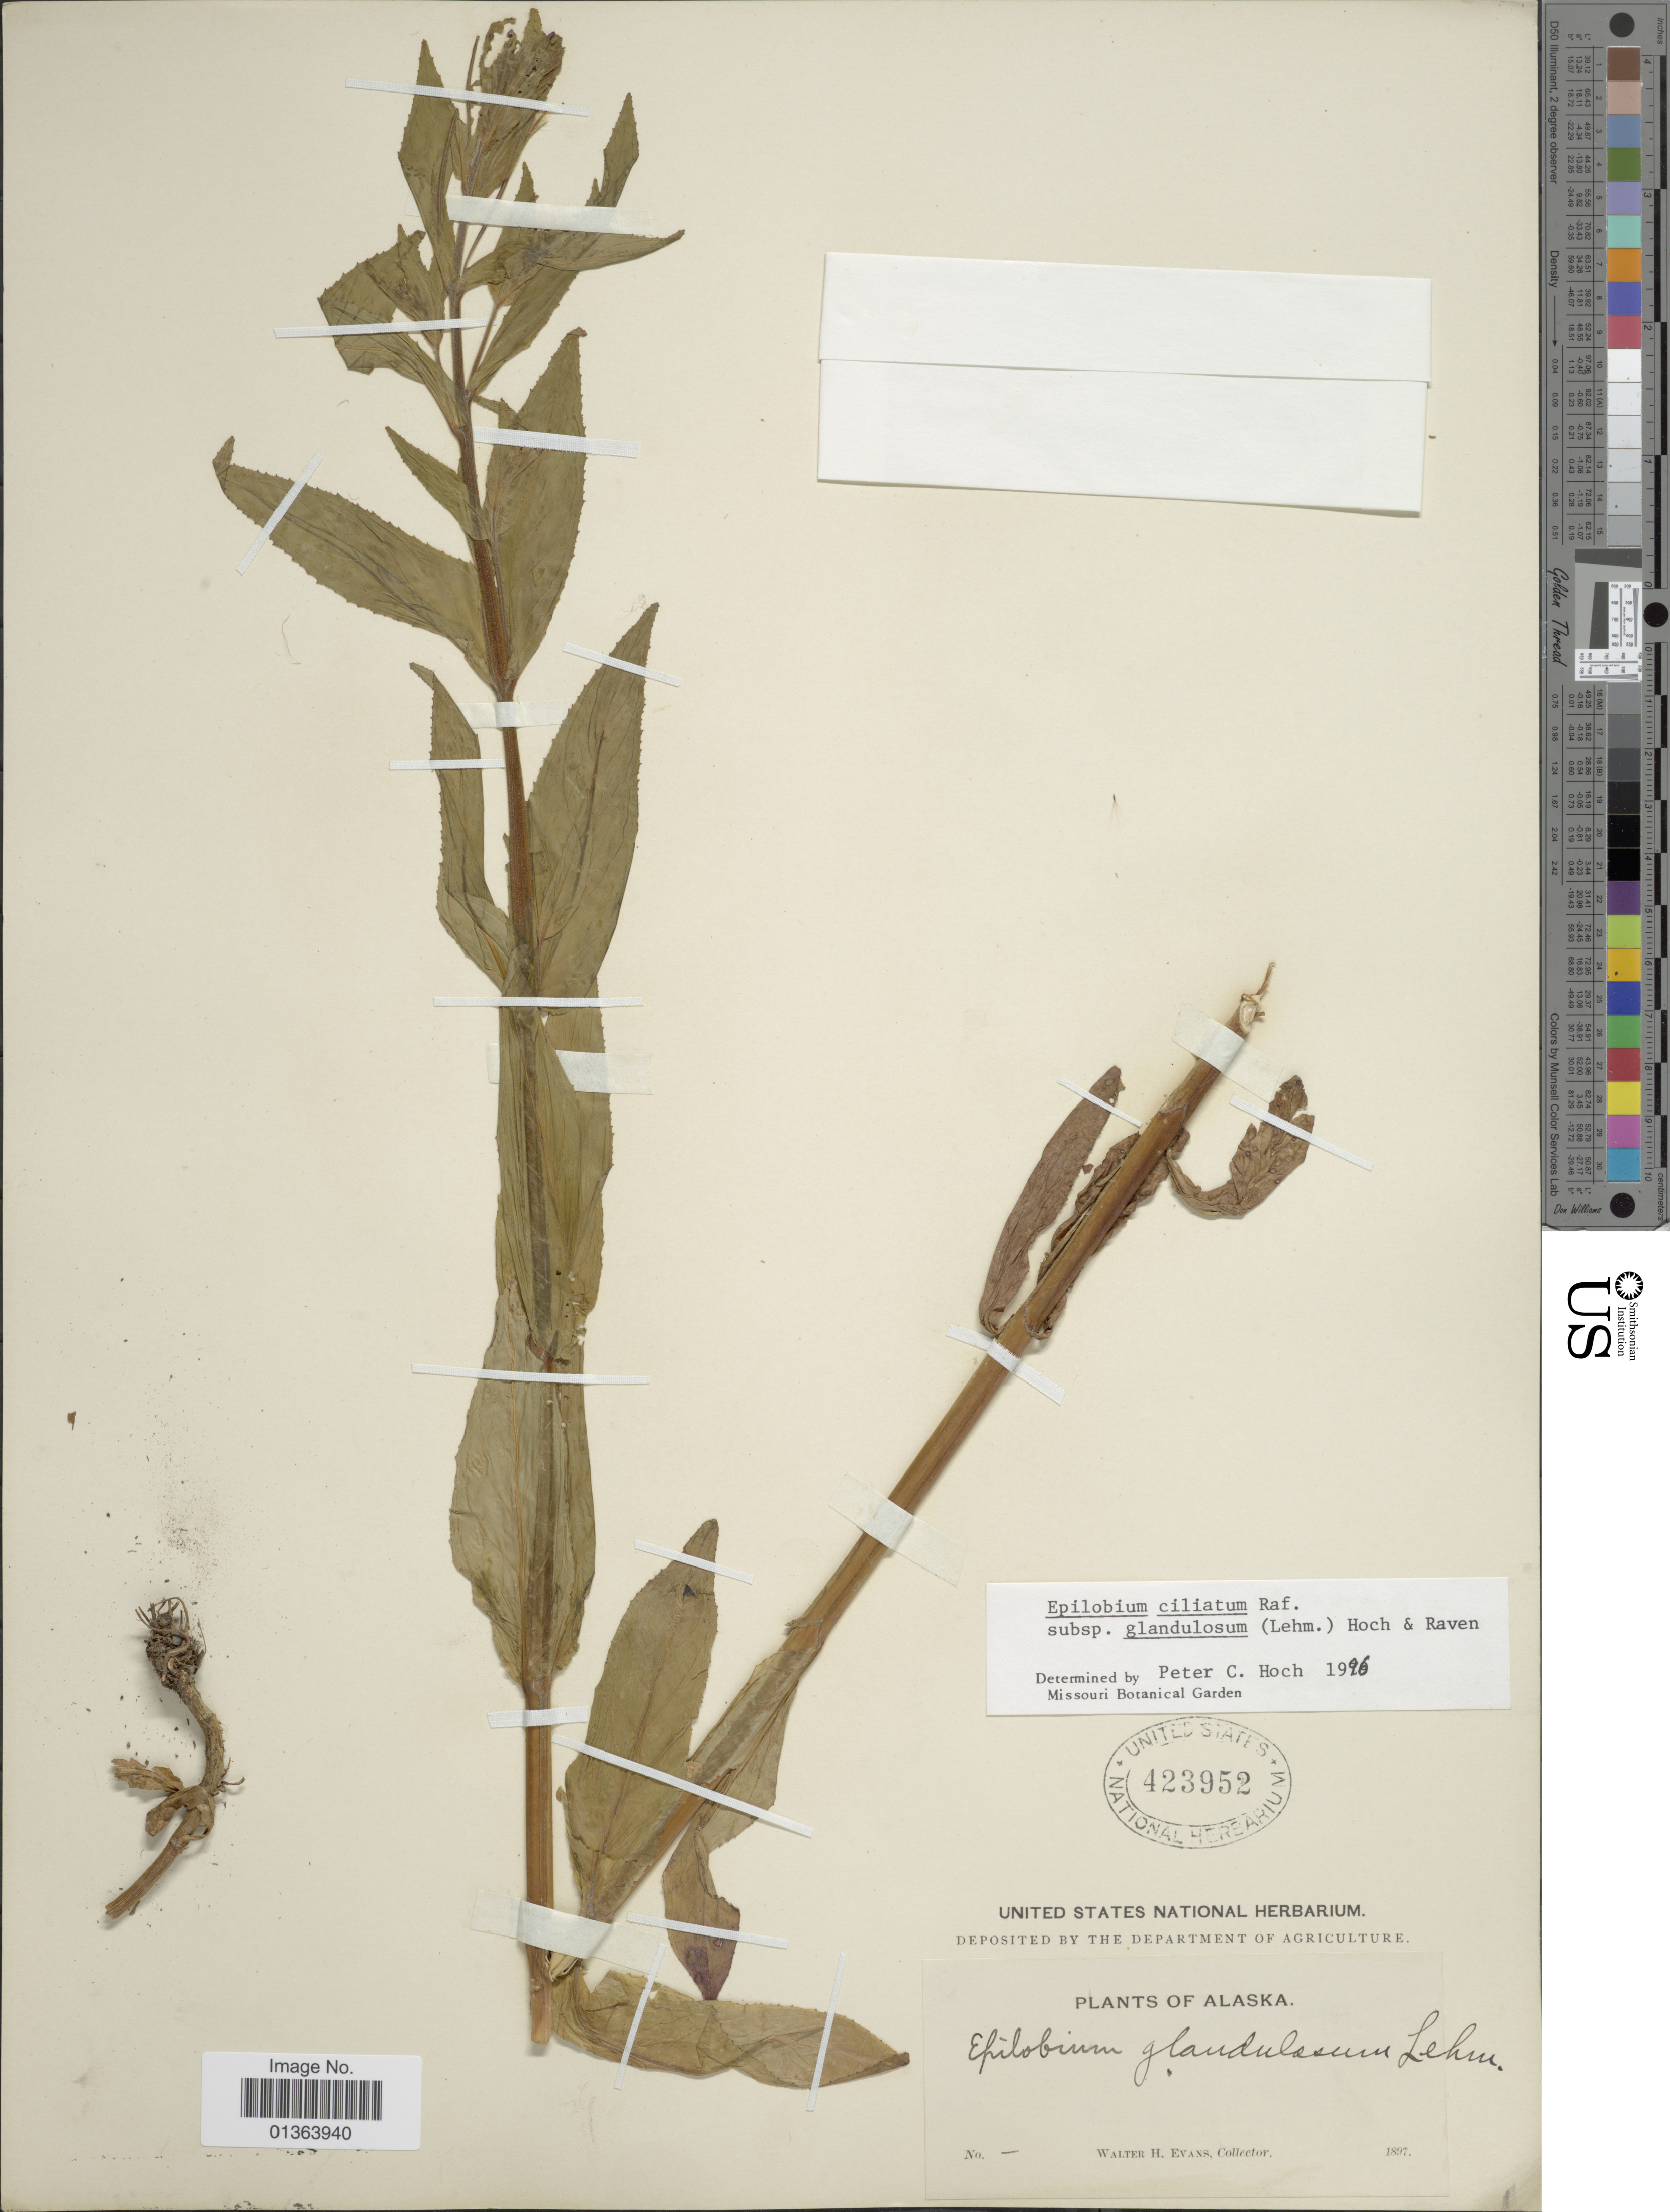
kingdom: Plantae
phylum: Tracheophyta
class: Magnoliopsida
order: Myrtales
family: Onagraceae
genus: Epilobium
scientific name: Epilobium ciliatum subsp. glandulosum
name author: (Lehm.) Hoch & P.H. Raven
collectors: W. H. Evans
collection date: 1897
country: United States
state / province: Alaska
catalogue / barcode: US 423952